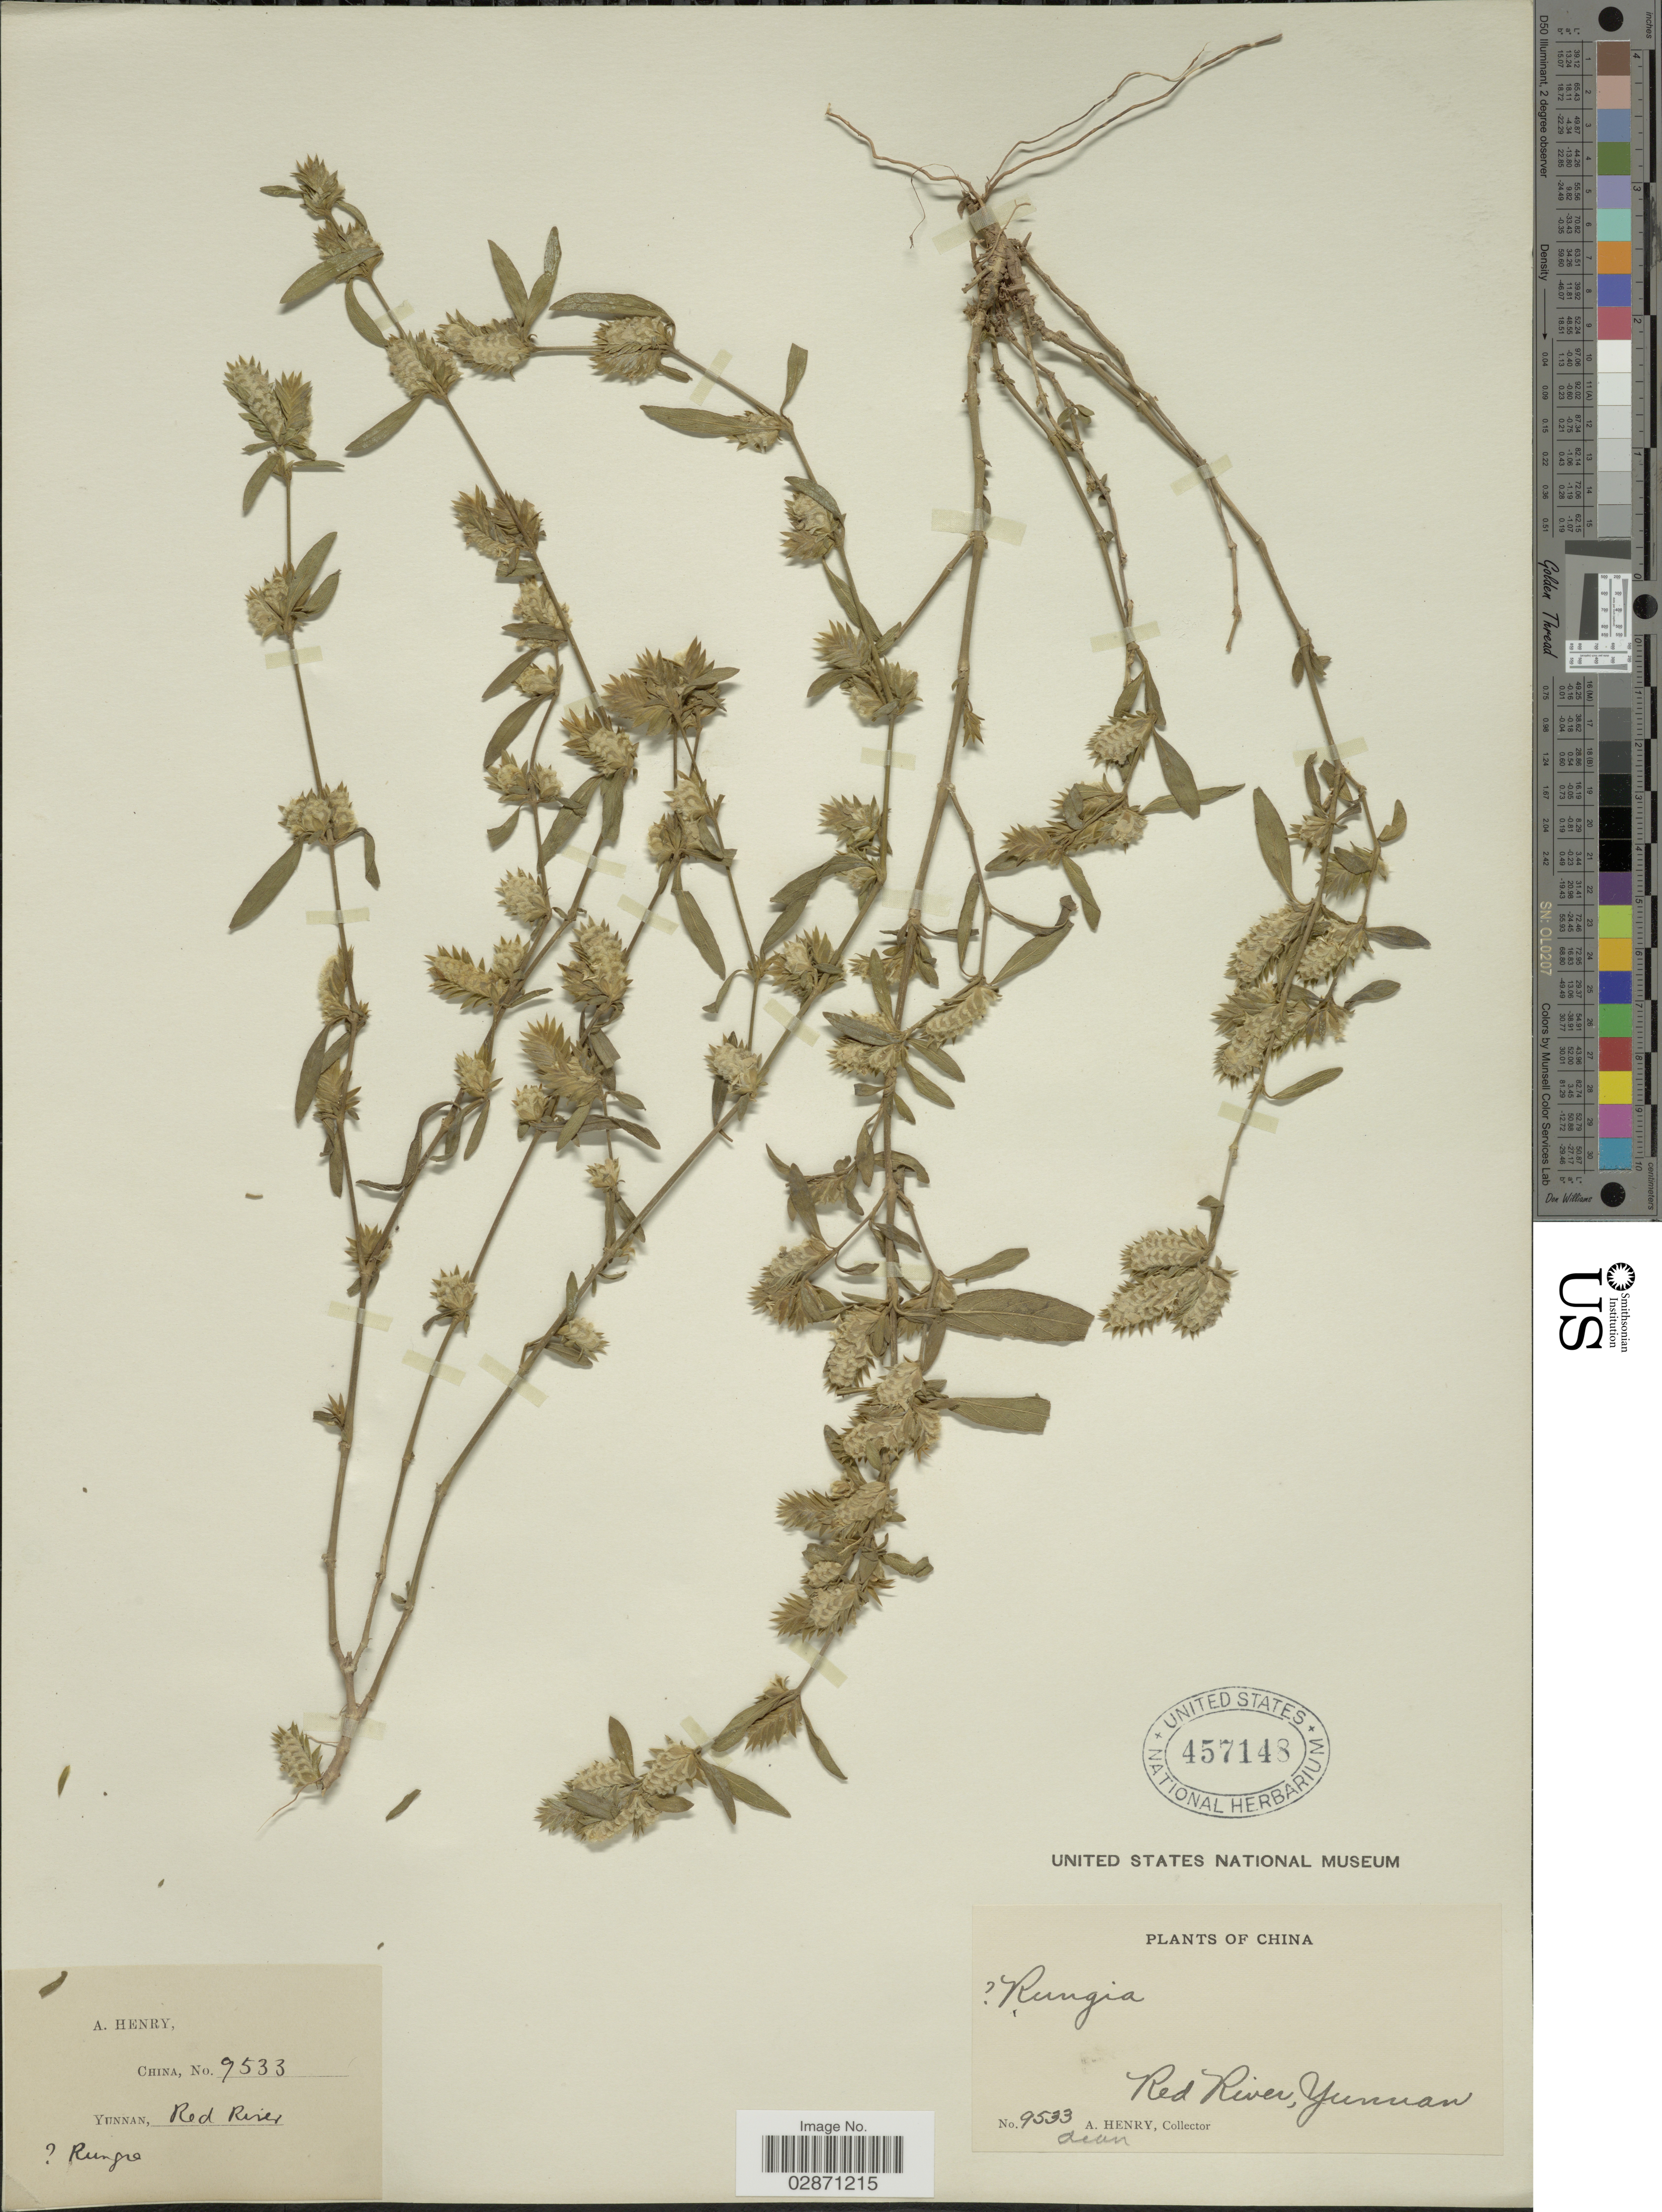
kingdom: Plantae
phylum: Tracheophyta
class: Magnoliopsida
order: Lamiales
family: Acanthaceae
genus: Rungia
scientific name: Rungia sp.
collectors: A. Henry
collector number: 9533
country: China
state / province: Yunnan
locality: Red River.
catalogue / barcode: US 457148